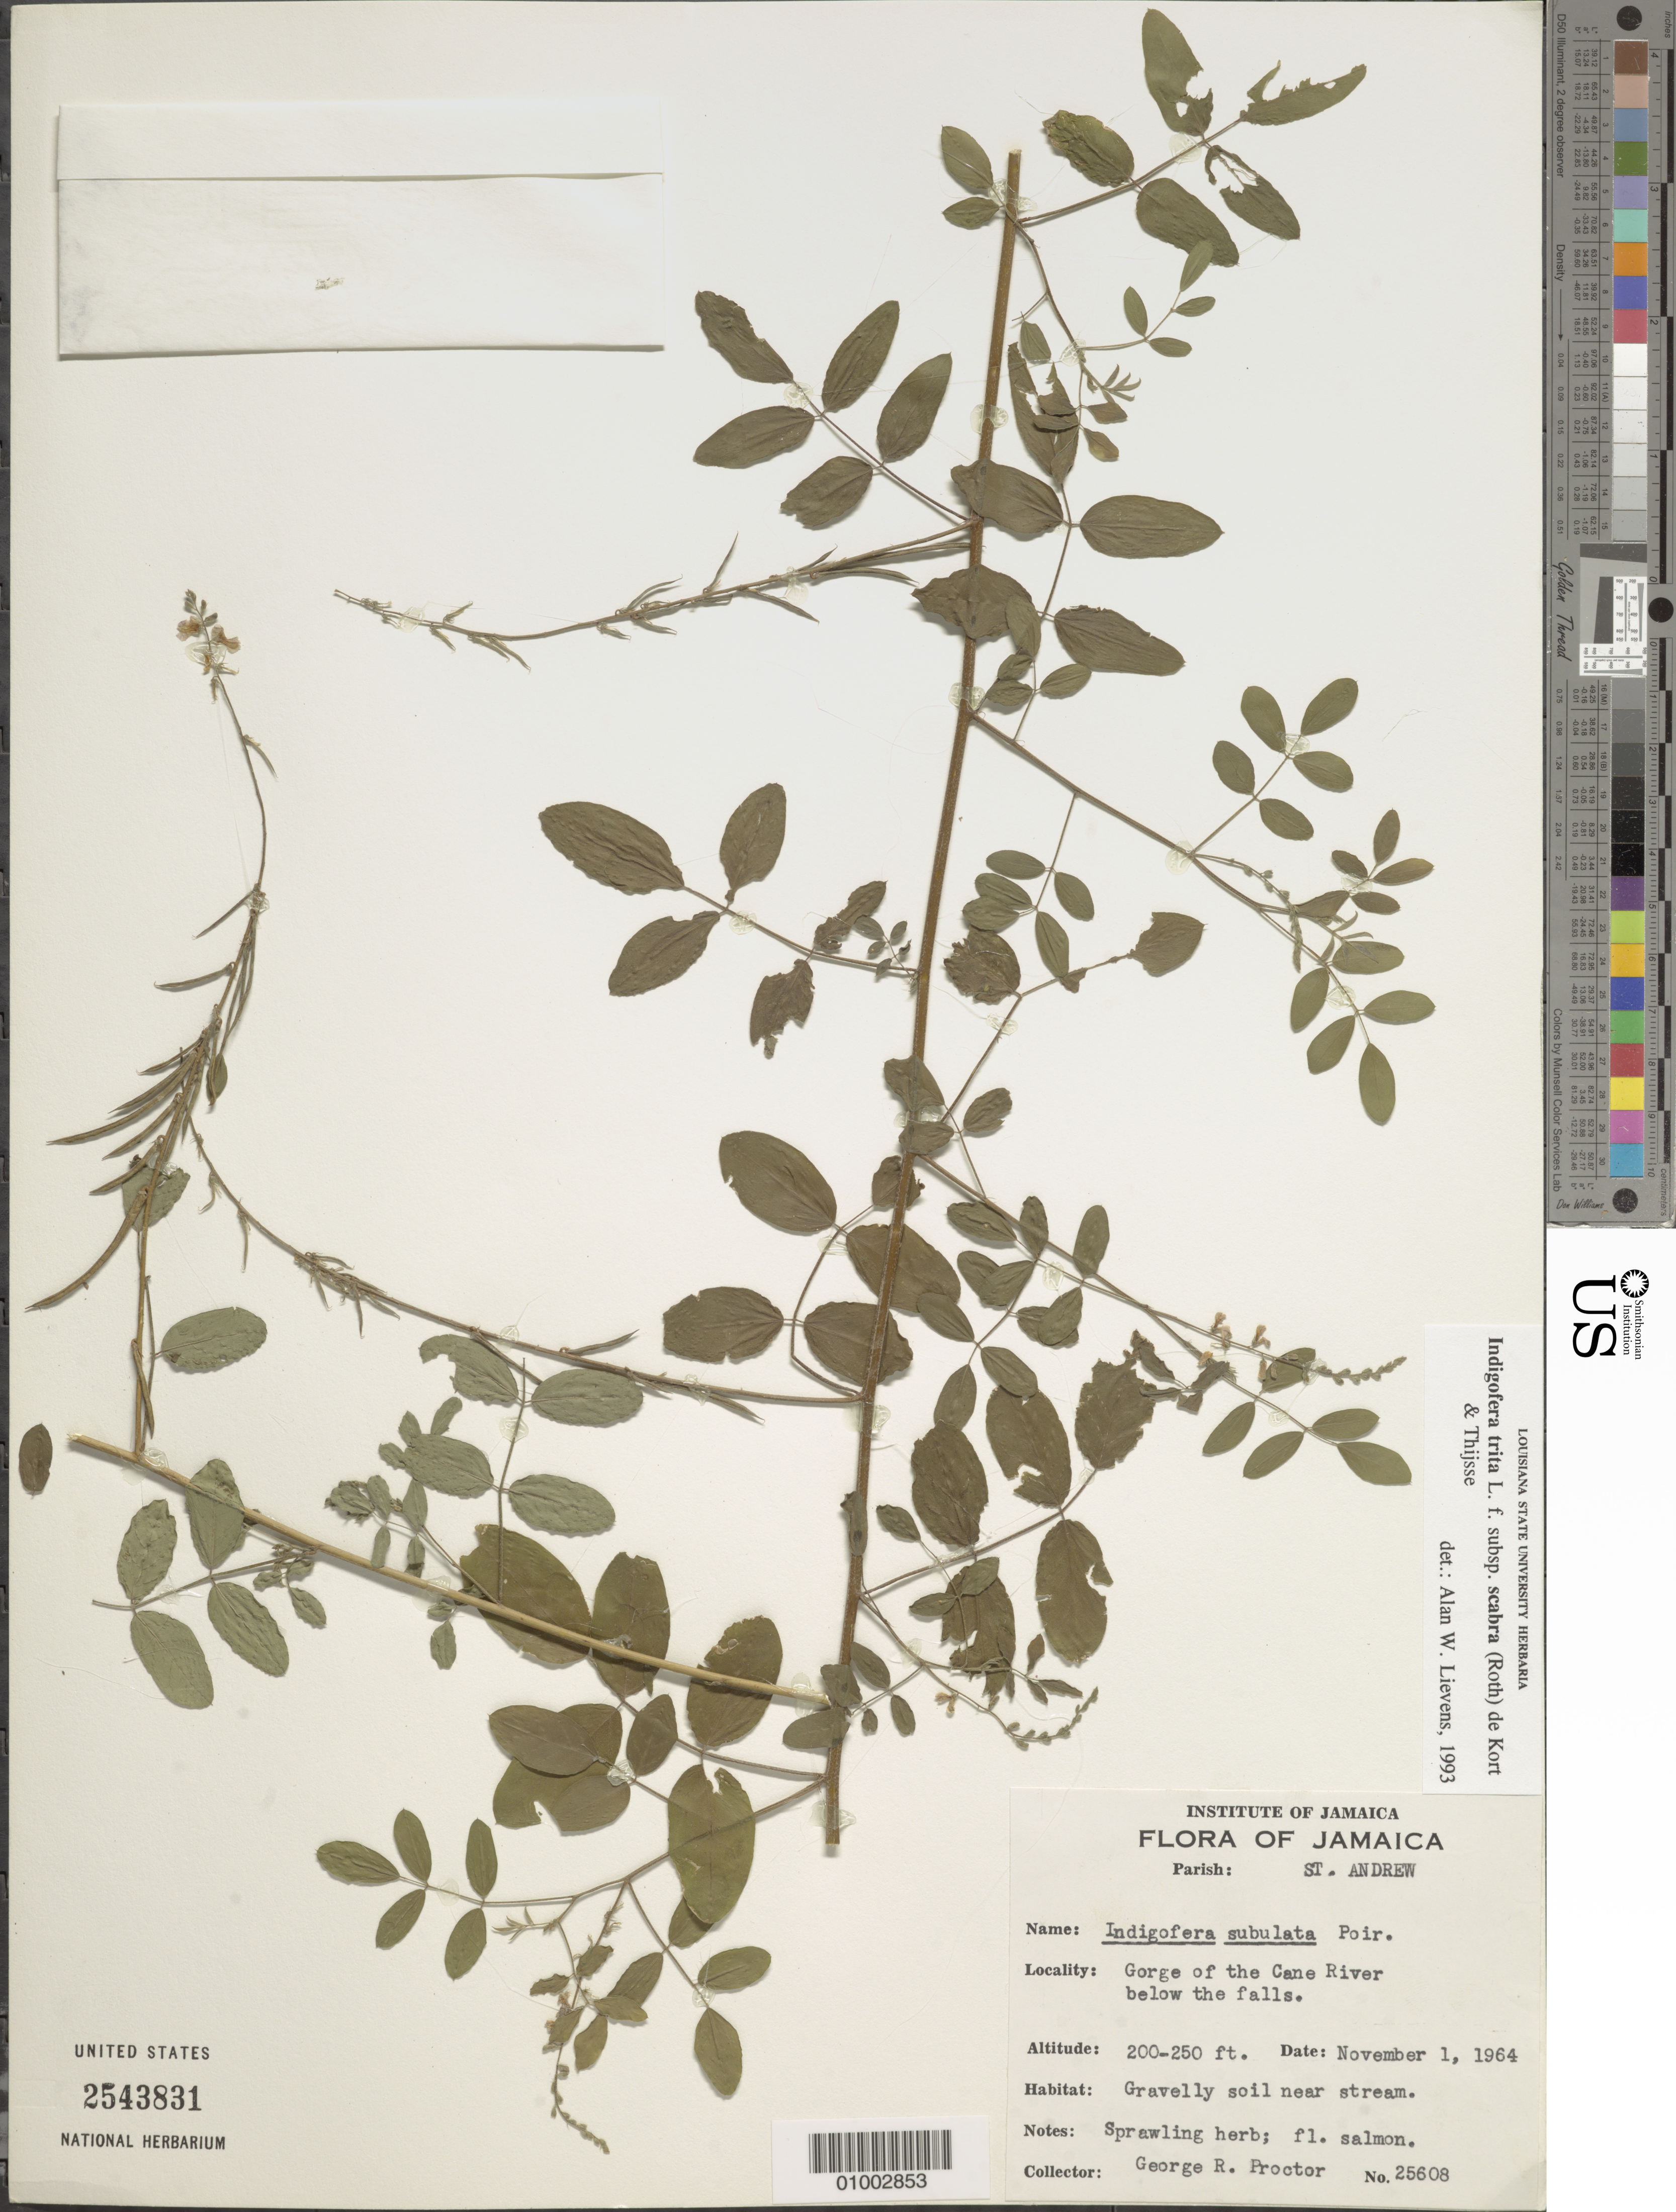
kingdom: Plantae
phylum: Tracheophyta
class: Magnoliopsida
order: Fabales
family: Fabaceae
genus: Indigofera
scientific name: Indigofera trita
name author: L. f.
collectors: G. R. Proctor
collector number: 25608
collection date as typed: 01 Nov 1964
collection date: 1964-11-01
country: Jamaica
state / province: Saint Andrew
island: Jamaica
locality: Gorge of the Cane River below the falls, gravellu soil near the stream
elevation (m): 61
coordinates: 0 N, 0 E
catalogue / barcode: US 2543831